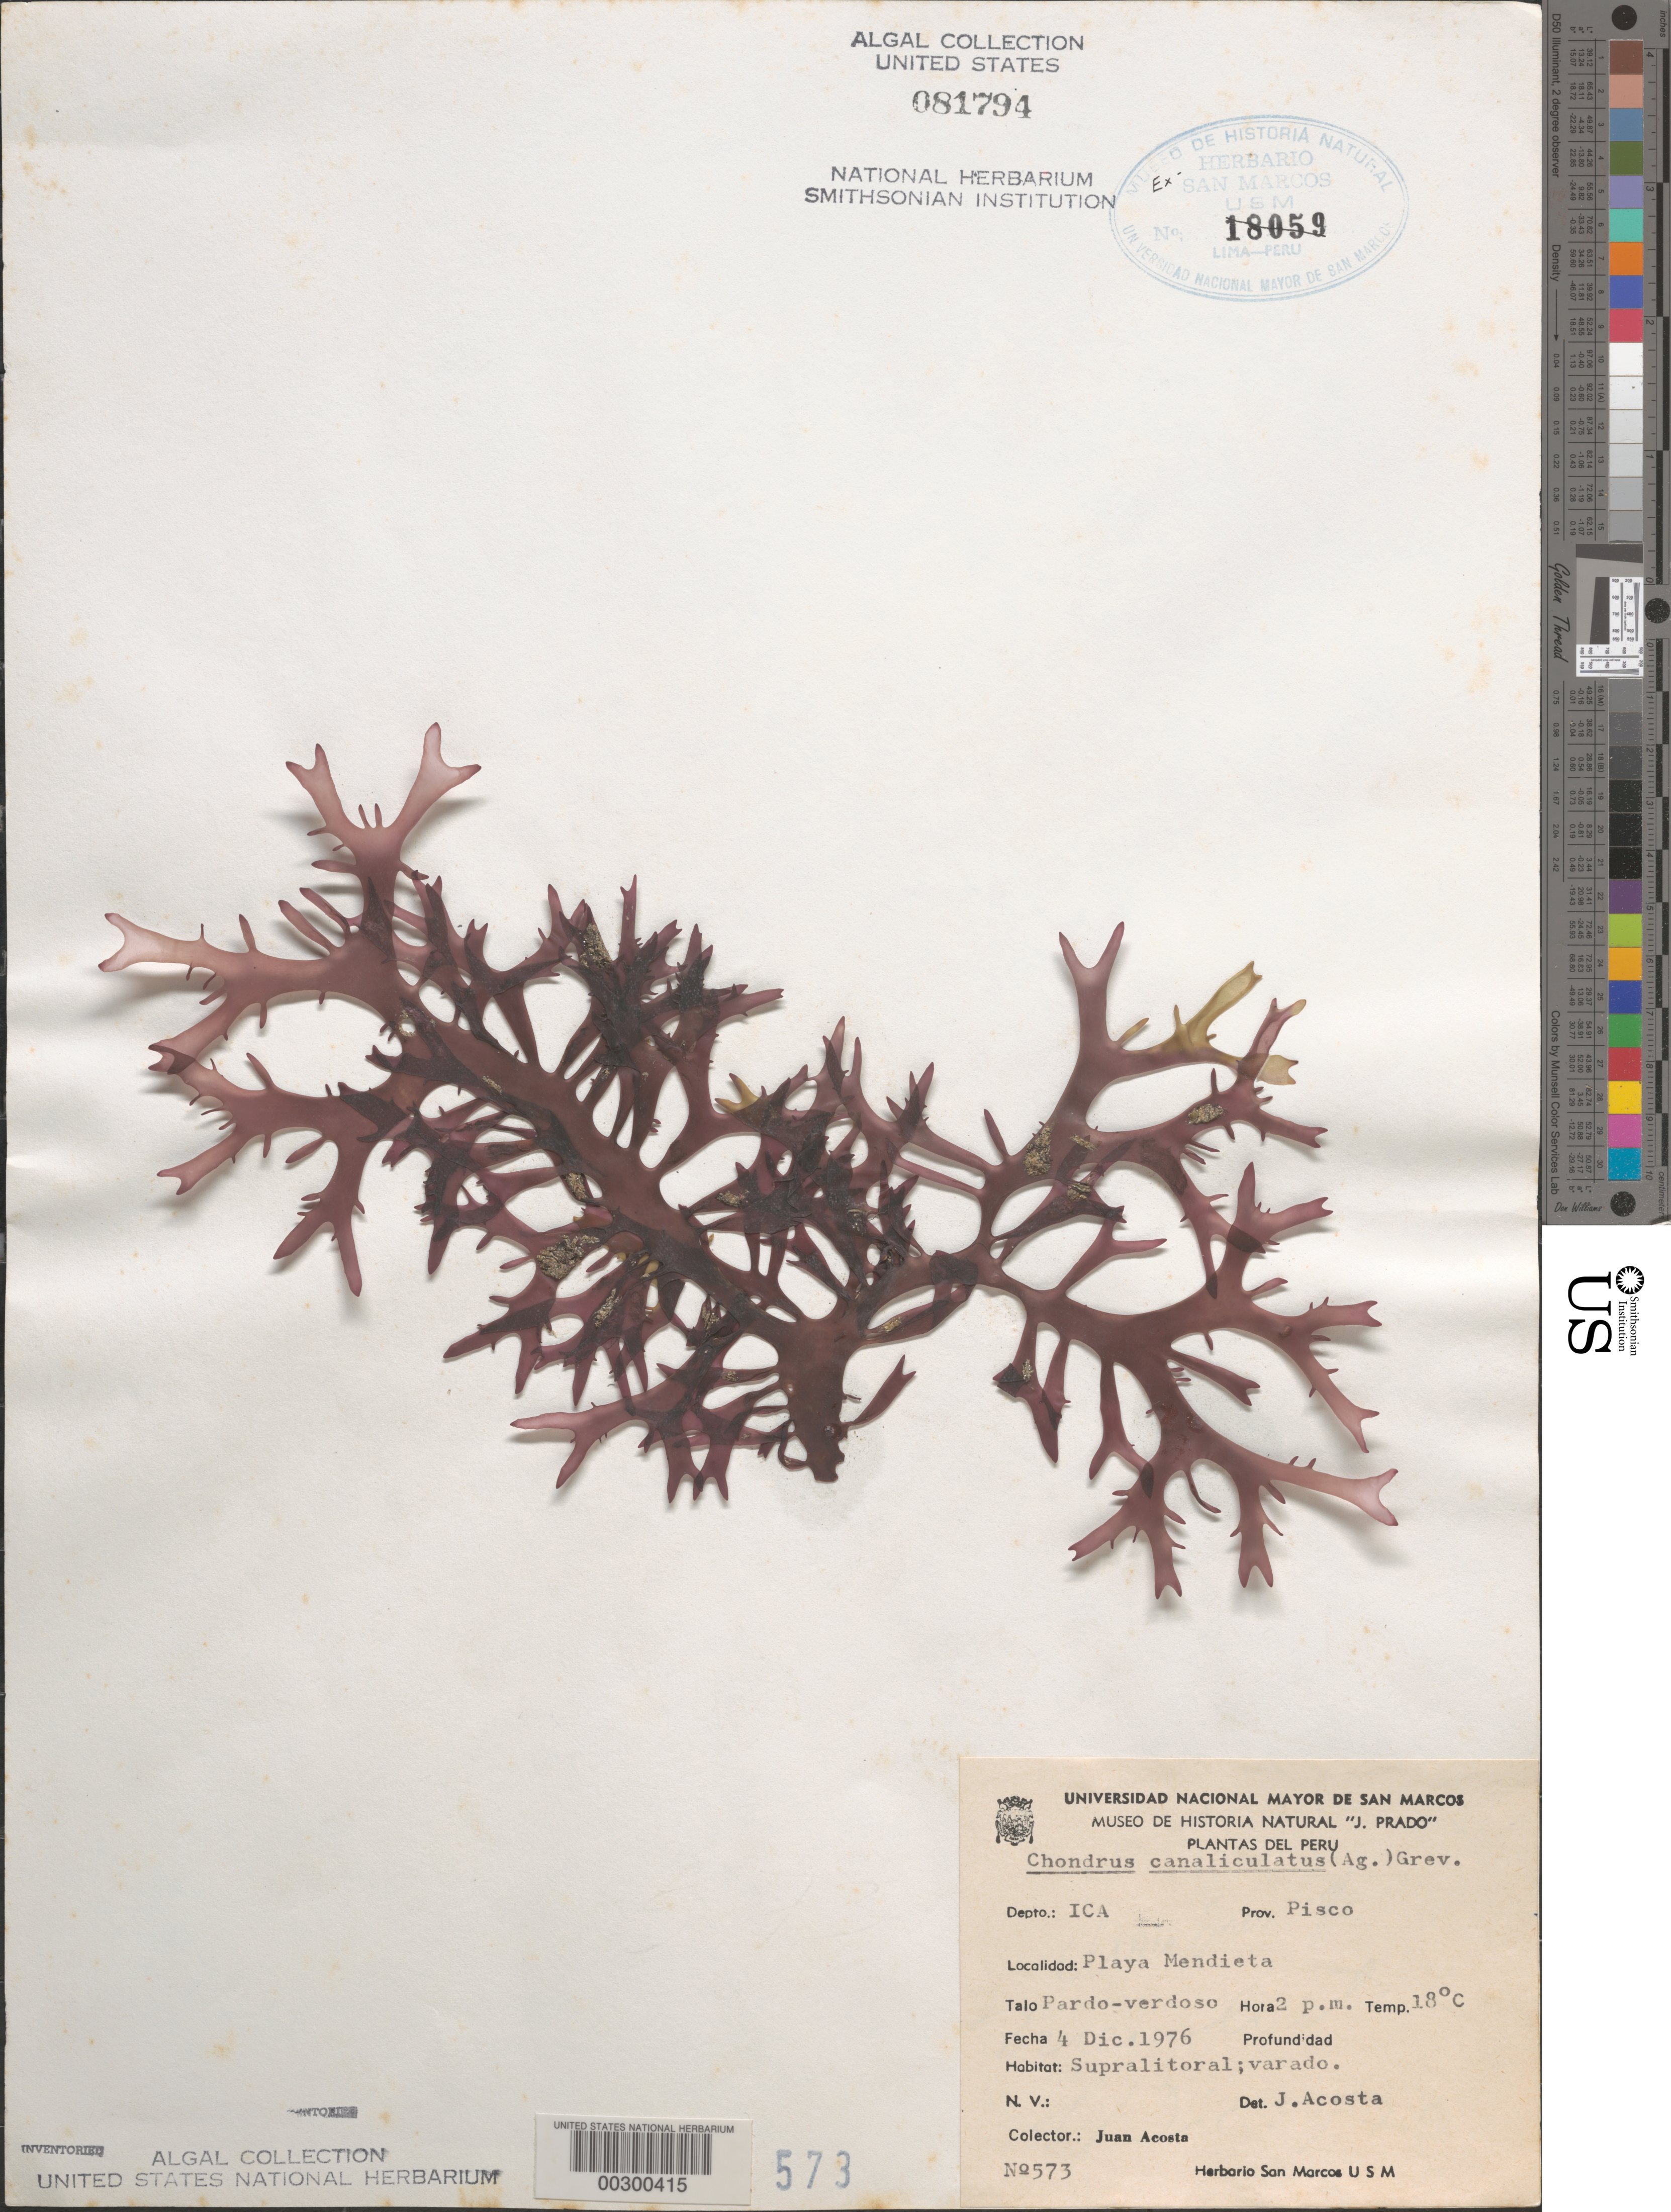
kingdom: Plantae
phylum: Rhodophyta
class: Florideophyceae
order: Gigartinales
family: Gigartinaceae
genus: Mazzaella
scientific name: Mazzaella canaliculata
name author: (C. Agardh) Arakaki & M.E.Ramírez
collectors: J. Acosta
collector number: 573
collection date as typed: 04 Dec 1976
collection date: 1976-12-04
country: Peru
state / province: Ica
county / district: Pisco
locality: Playa Mendieta, Pisco Province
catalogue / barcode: US 81794